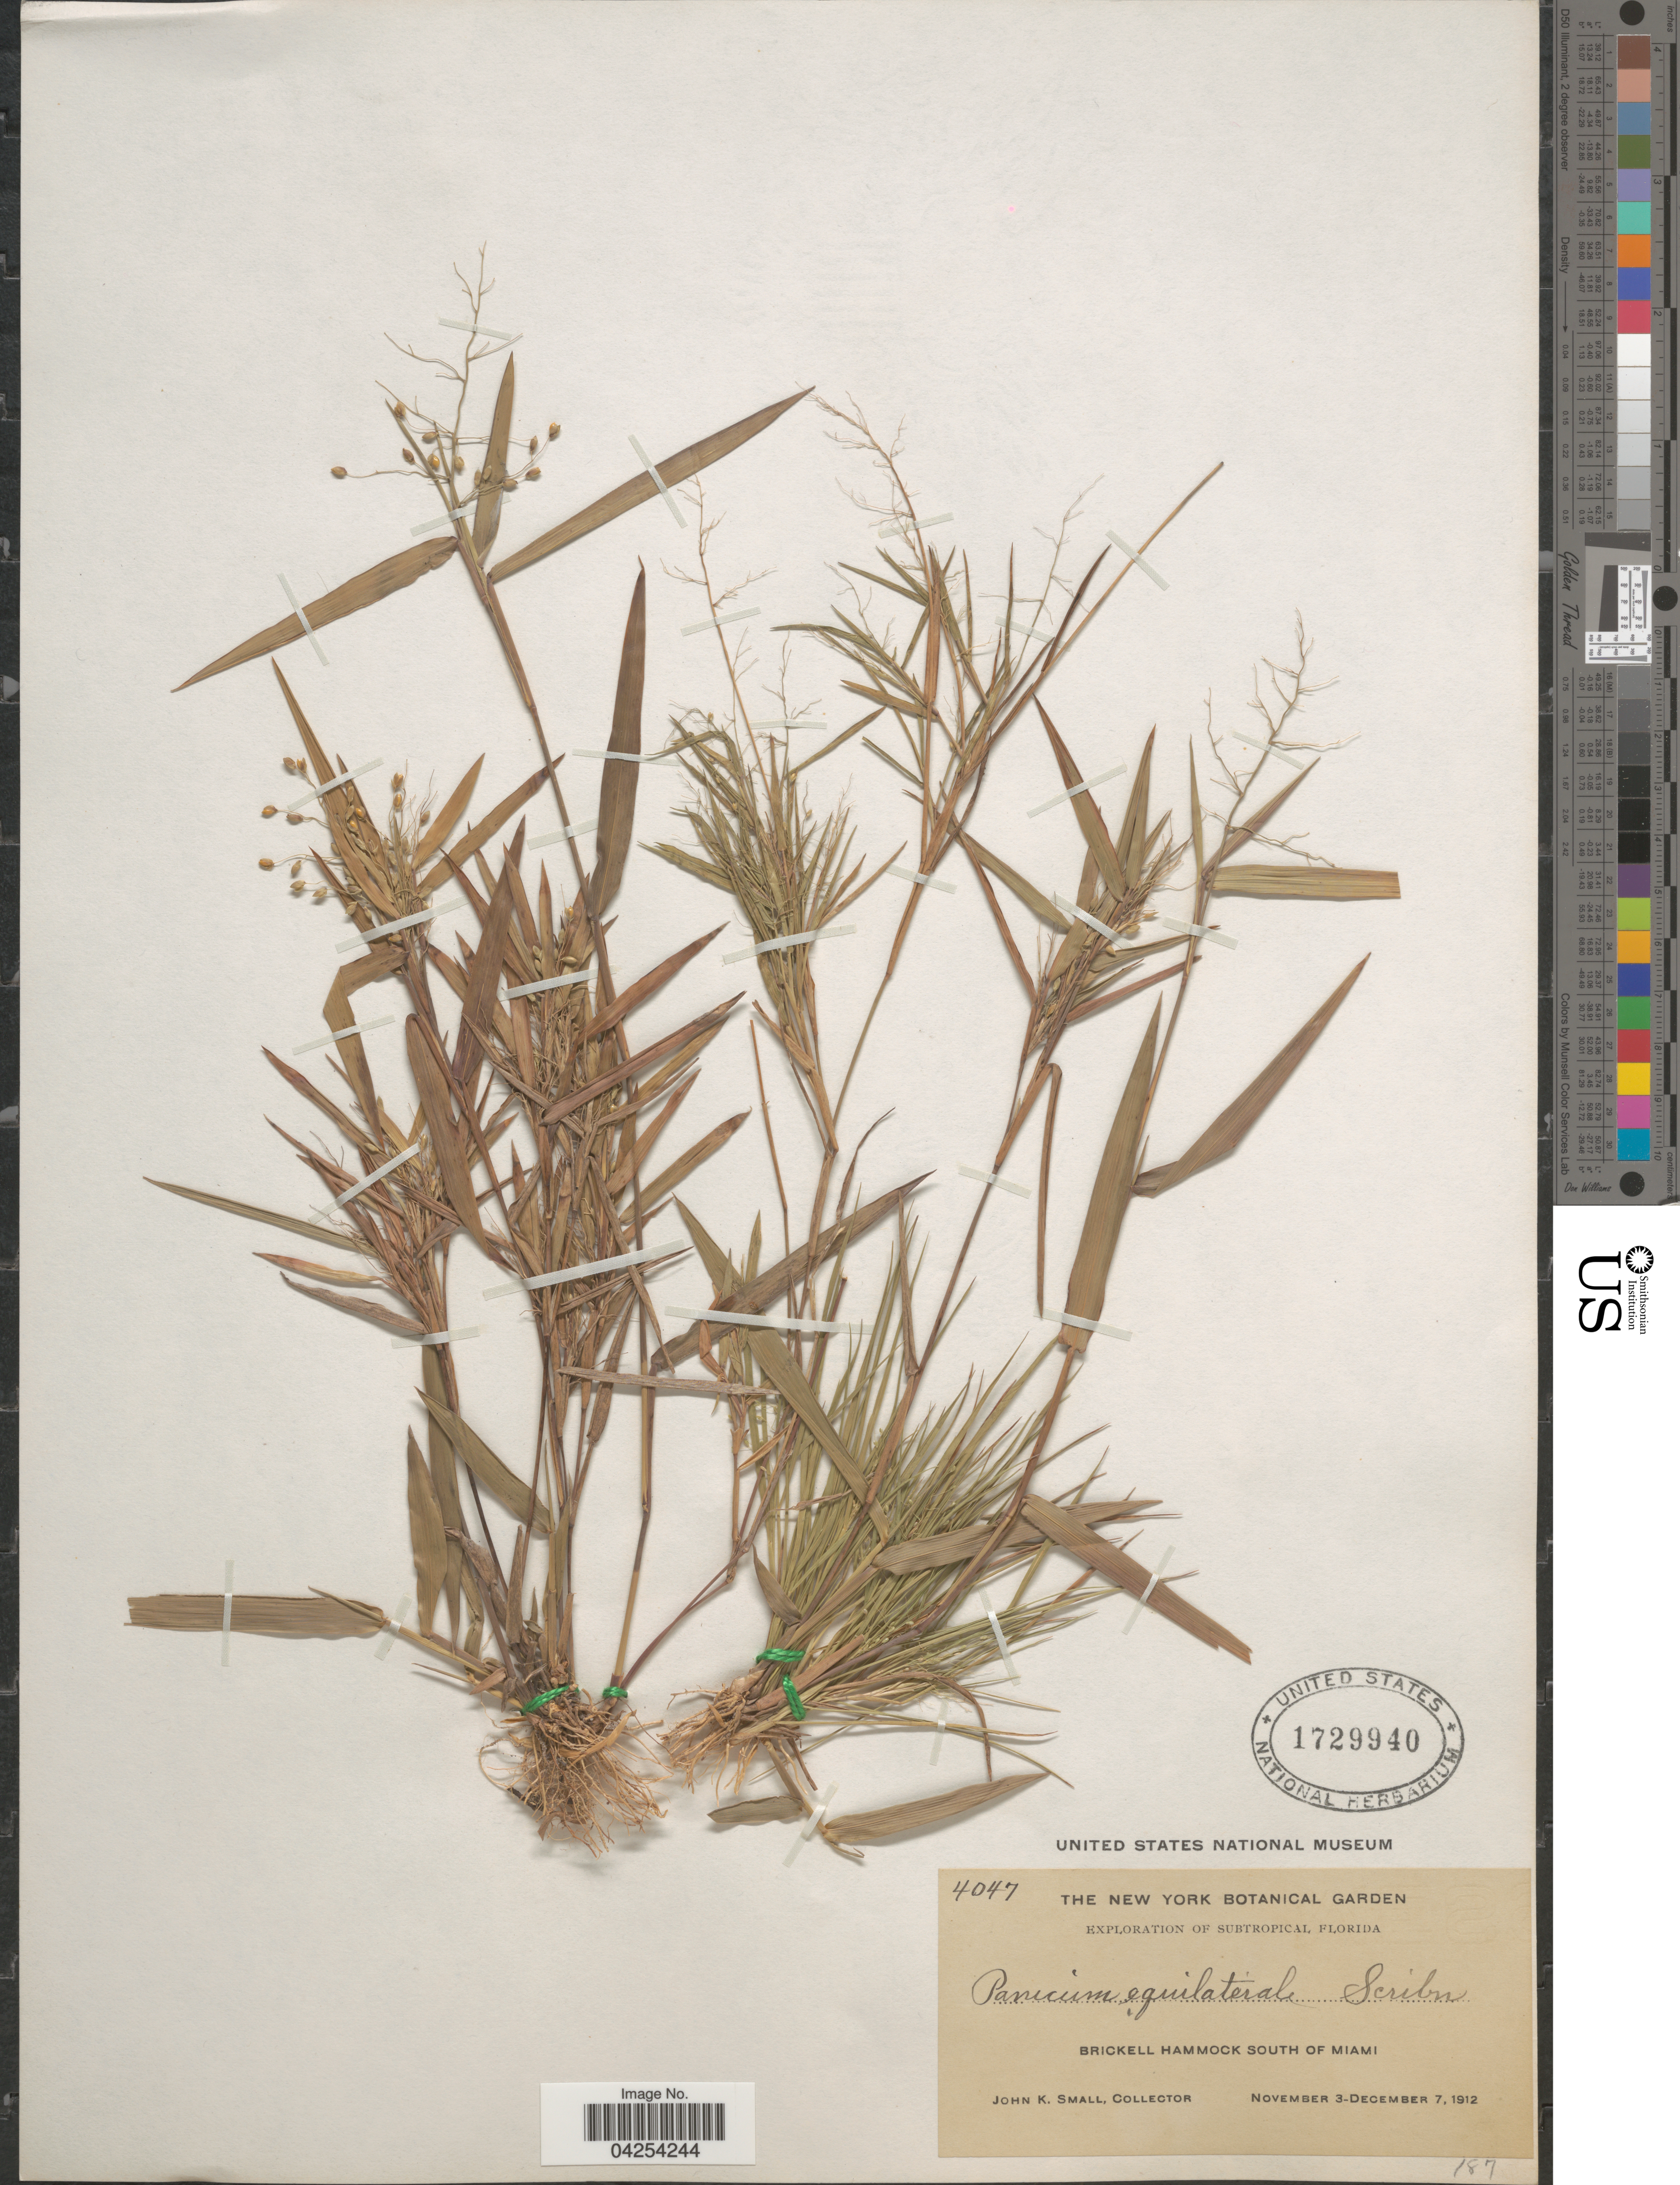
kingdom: Plantae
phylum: Tracheophyta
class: Liliopsida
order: Poales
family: Poaceae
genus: Dichanthelium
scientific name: Dichanthelium commutatum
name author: (Schult.) Gould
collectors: J. K. Small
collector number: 4047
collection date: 1912-11-03/1912-12-07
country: United States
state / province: Florida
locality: Exploration of Subtropical Florida. Brickell hammock south of Miami.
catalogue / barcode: US 1729940